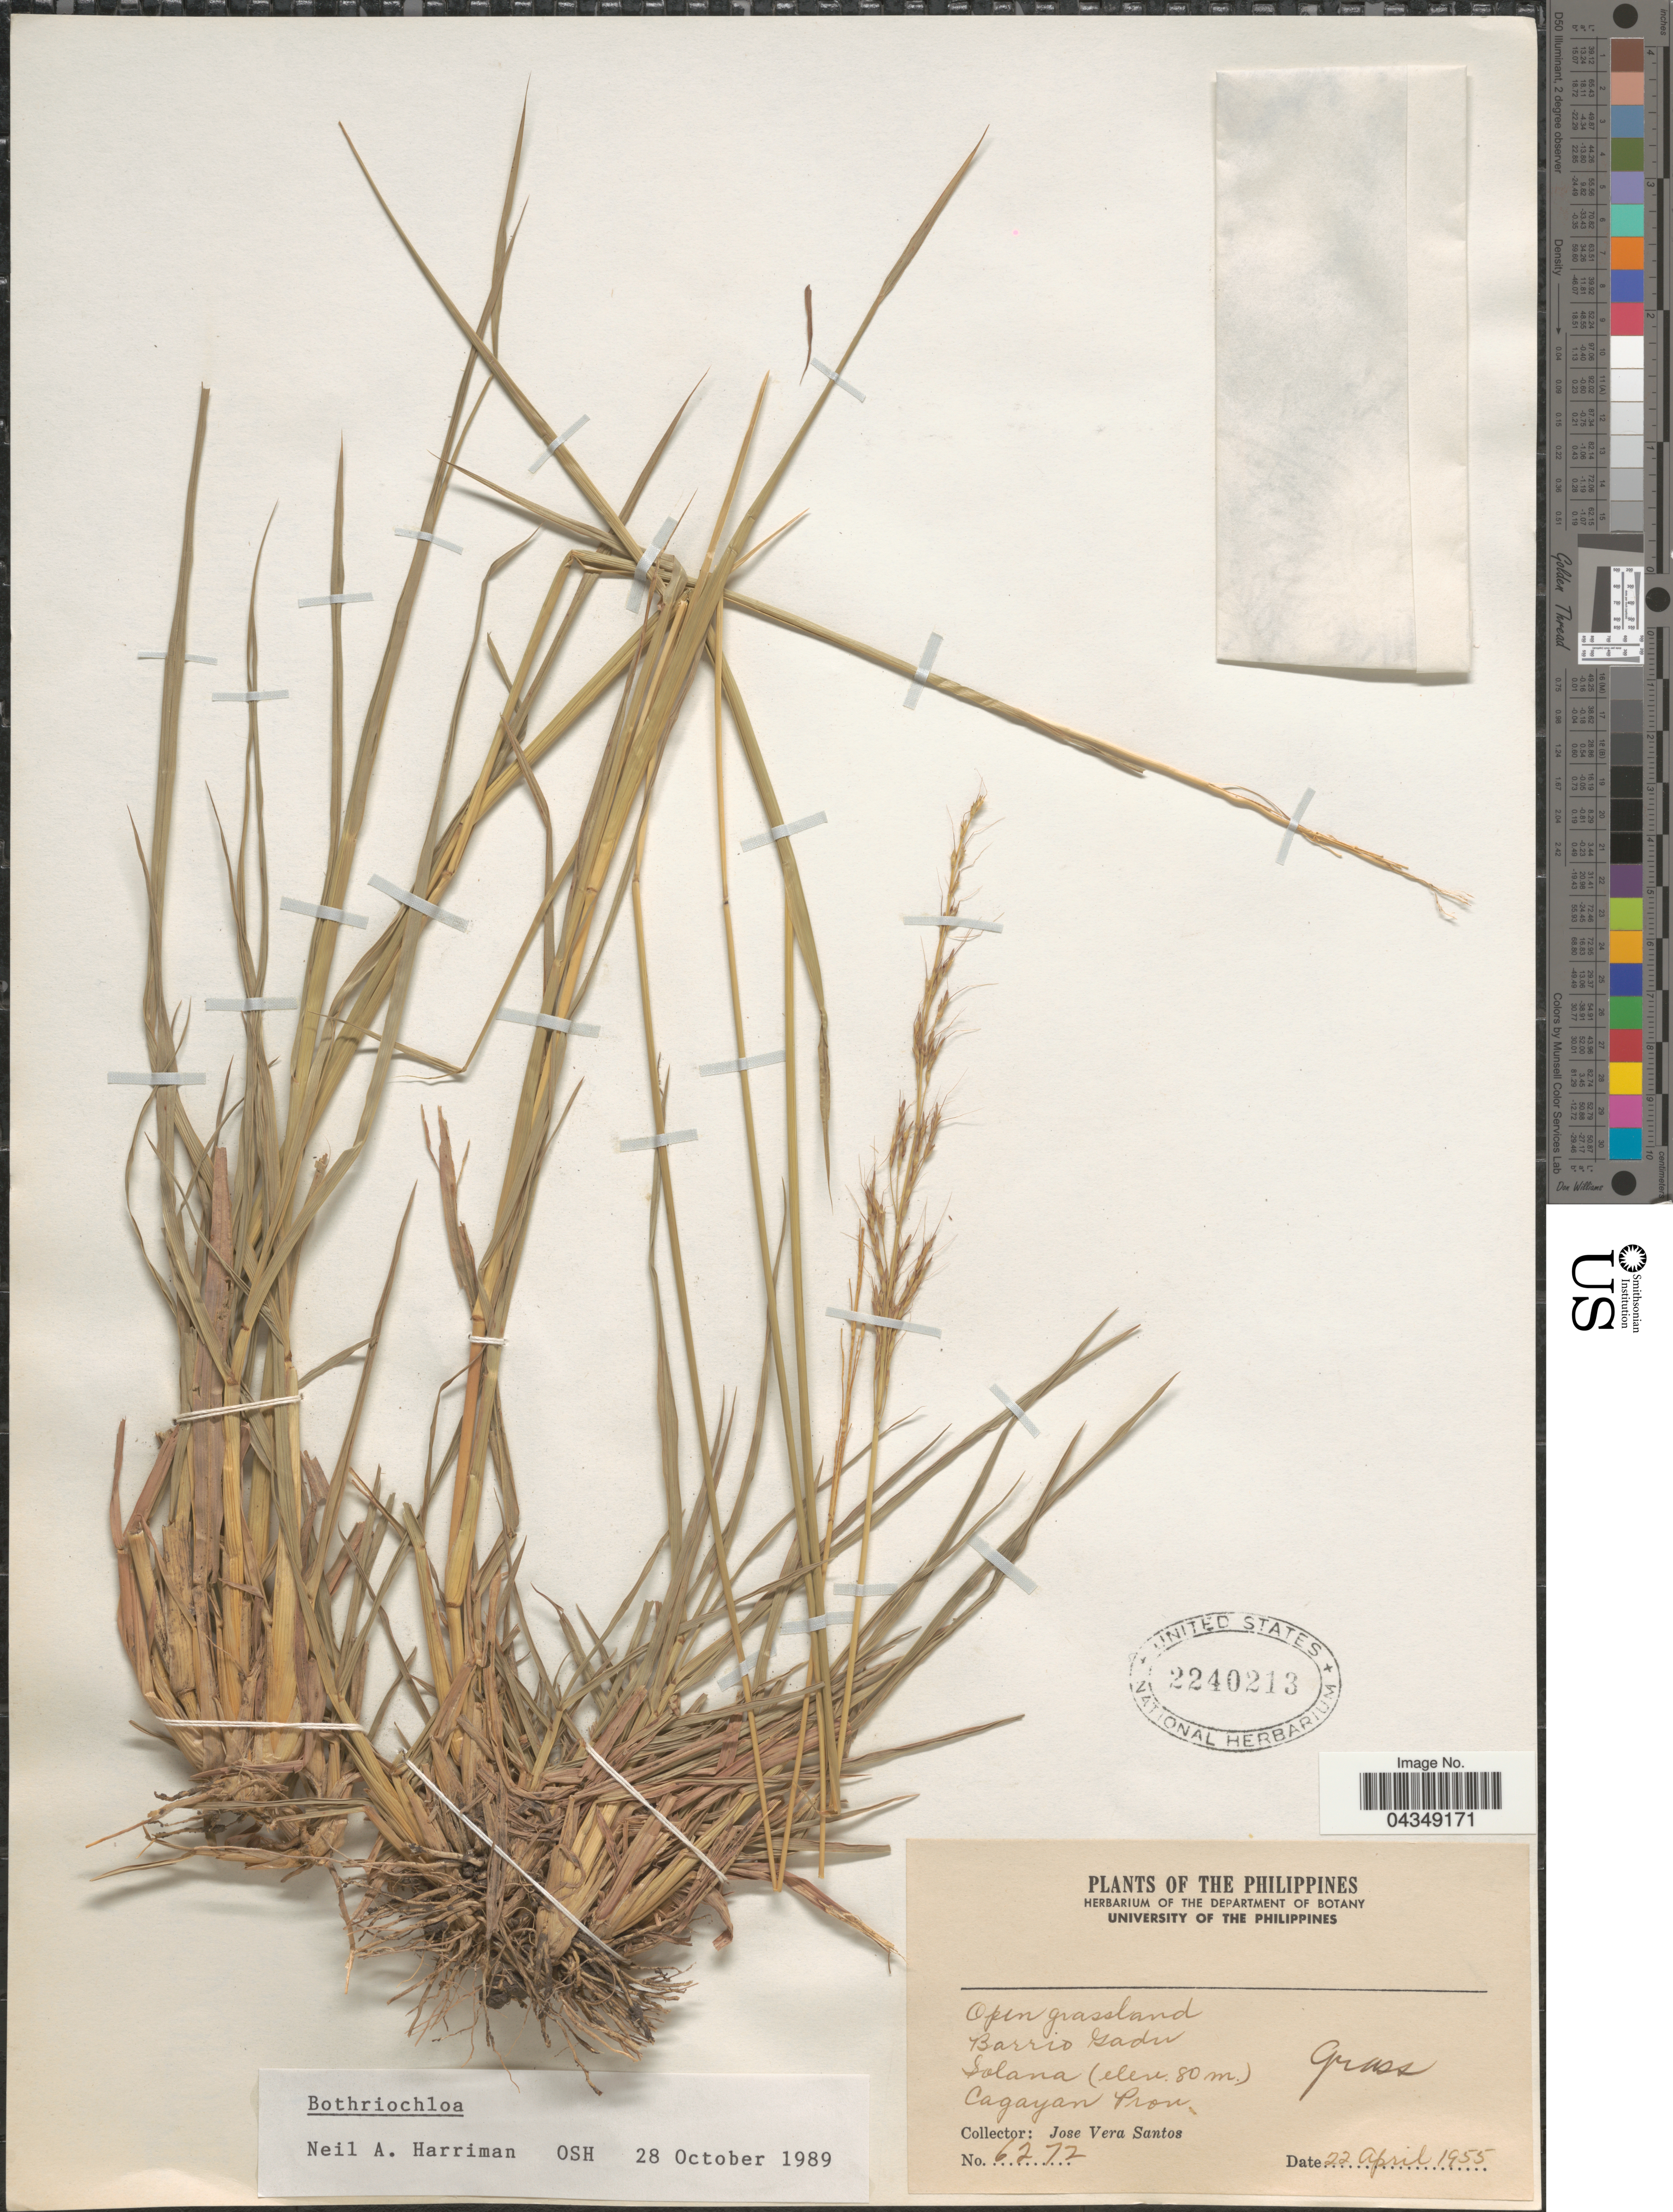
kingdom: Plantae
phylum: Tracheophyta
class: Liliopsida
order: Poales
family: Poaceae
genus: Bothriochloa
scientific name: Bothriochloa sp.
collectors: J. Santos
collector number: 6272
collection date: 1955-04-22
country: Philippines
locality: Barrio Gadu. Solana. Cagayan Prov.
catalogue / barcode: US 2240213